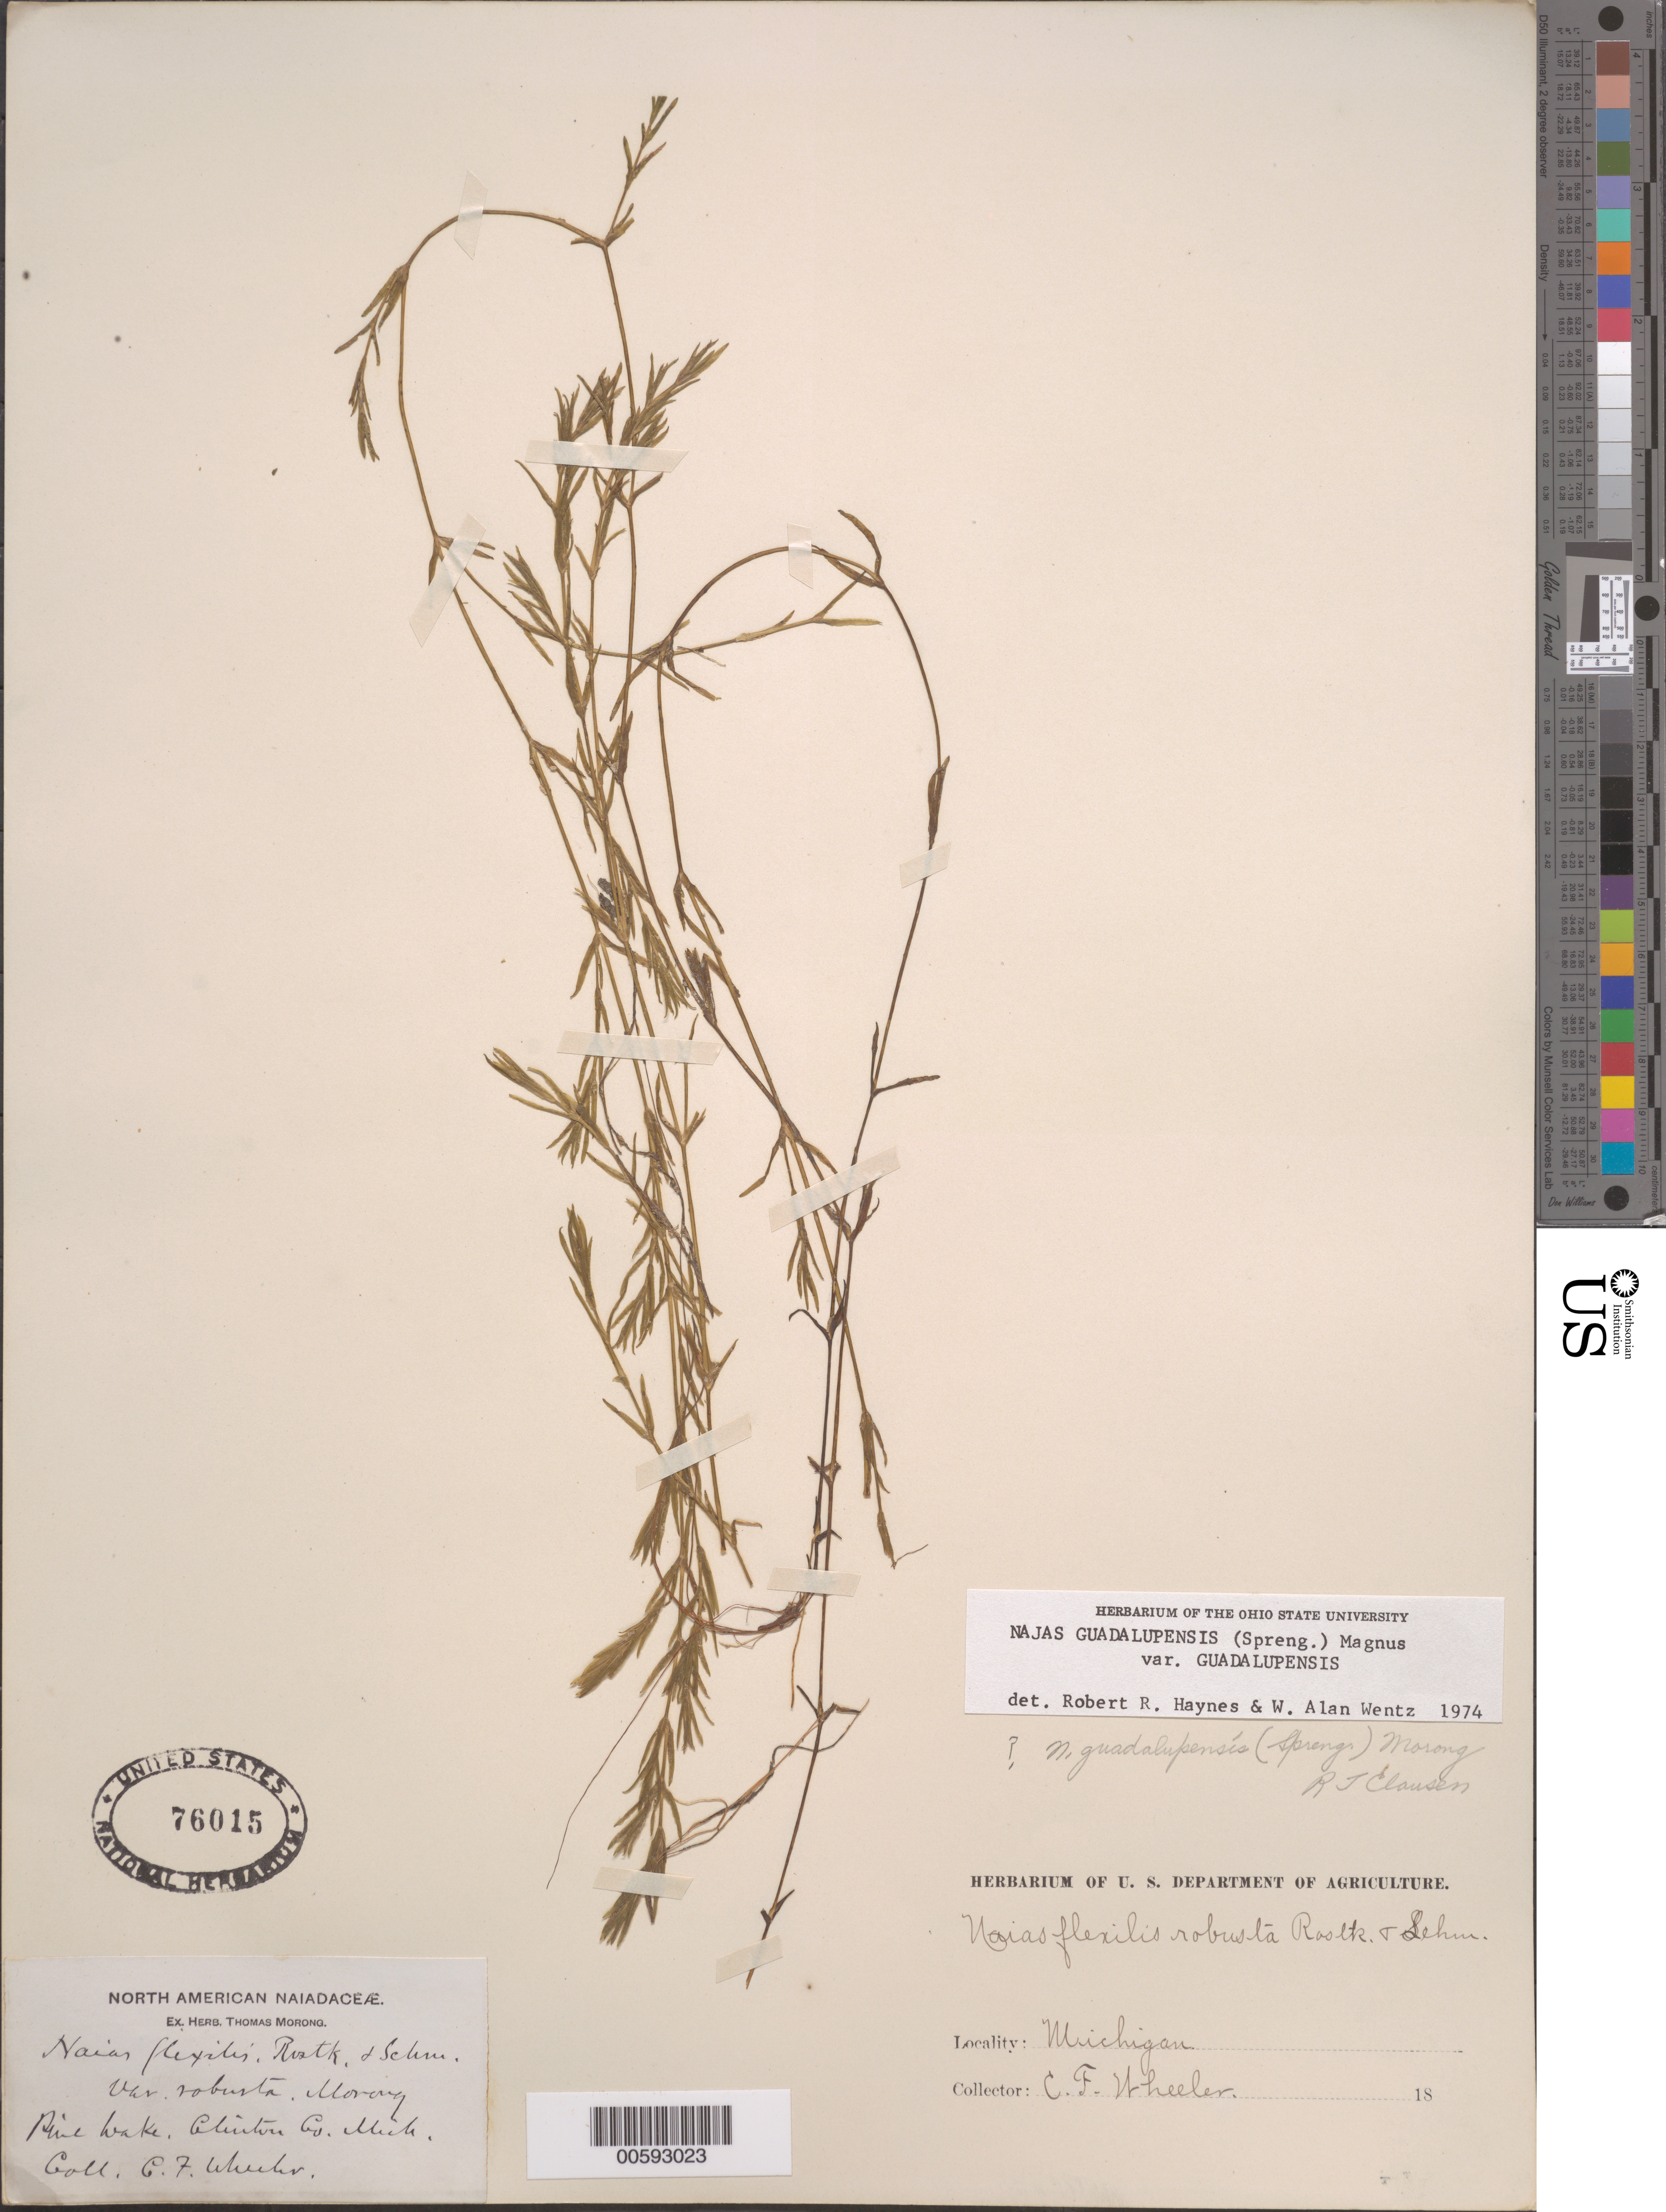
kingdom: Plantae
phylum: Tracheophyta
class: Liliopsida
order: Alismatales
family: Hydrocharitaceae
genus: Najas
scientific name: Najas guadalupensis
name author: (Spreng.) Magnus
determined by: Haynes, R. R.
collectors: C. Wheeler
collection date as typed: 18--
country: United States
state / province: Michigan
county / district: Clinton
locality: Pine Lake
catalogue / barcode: US 76015